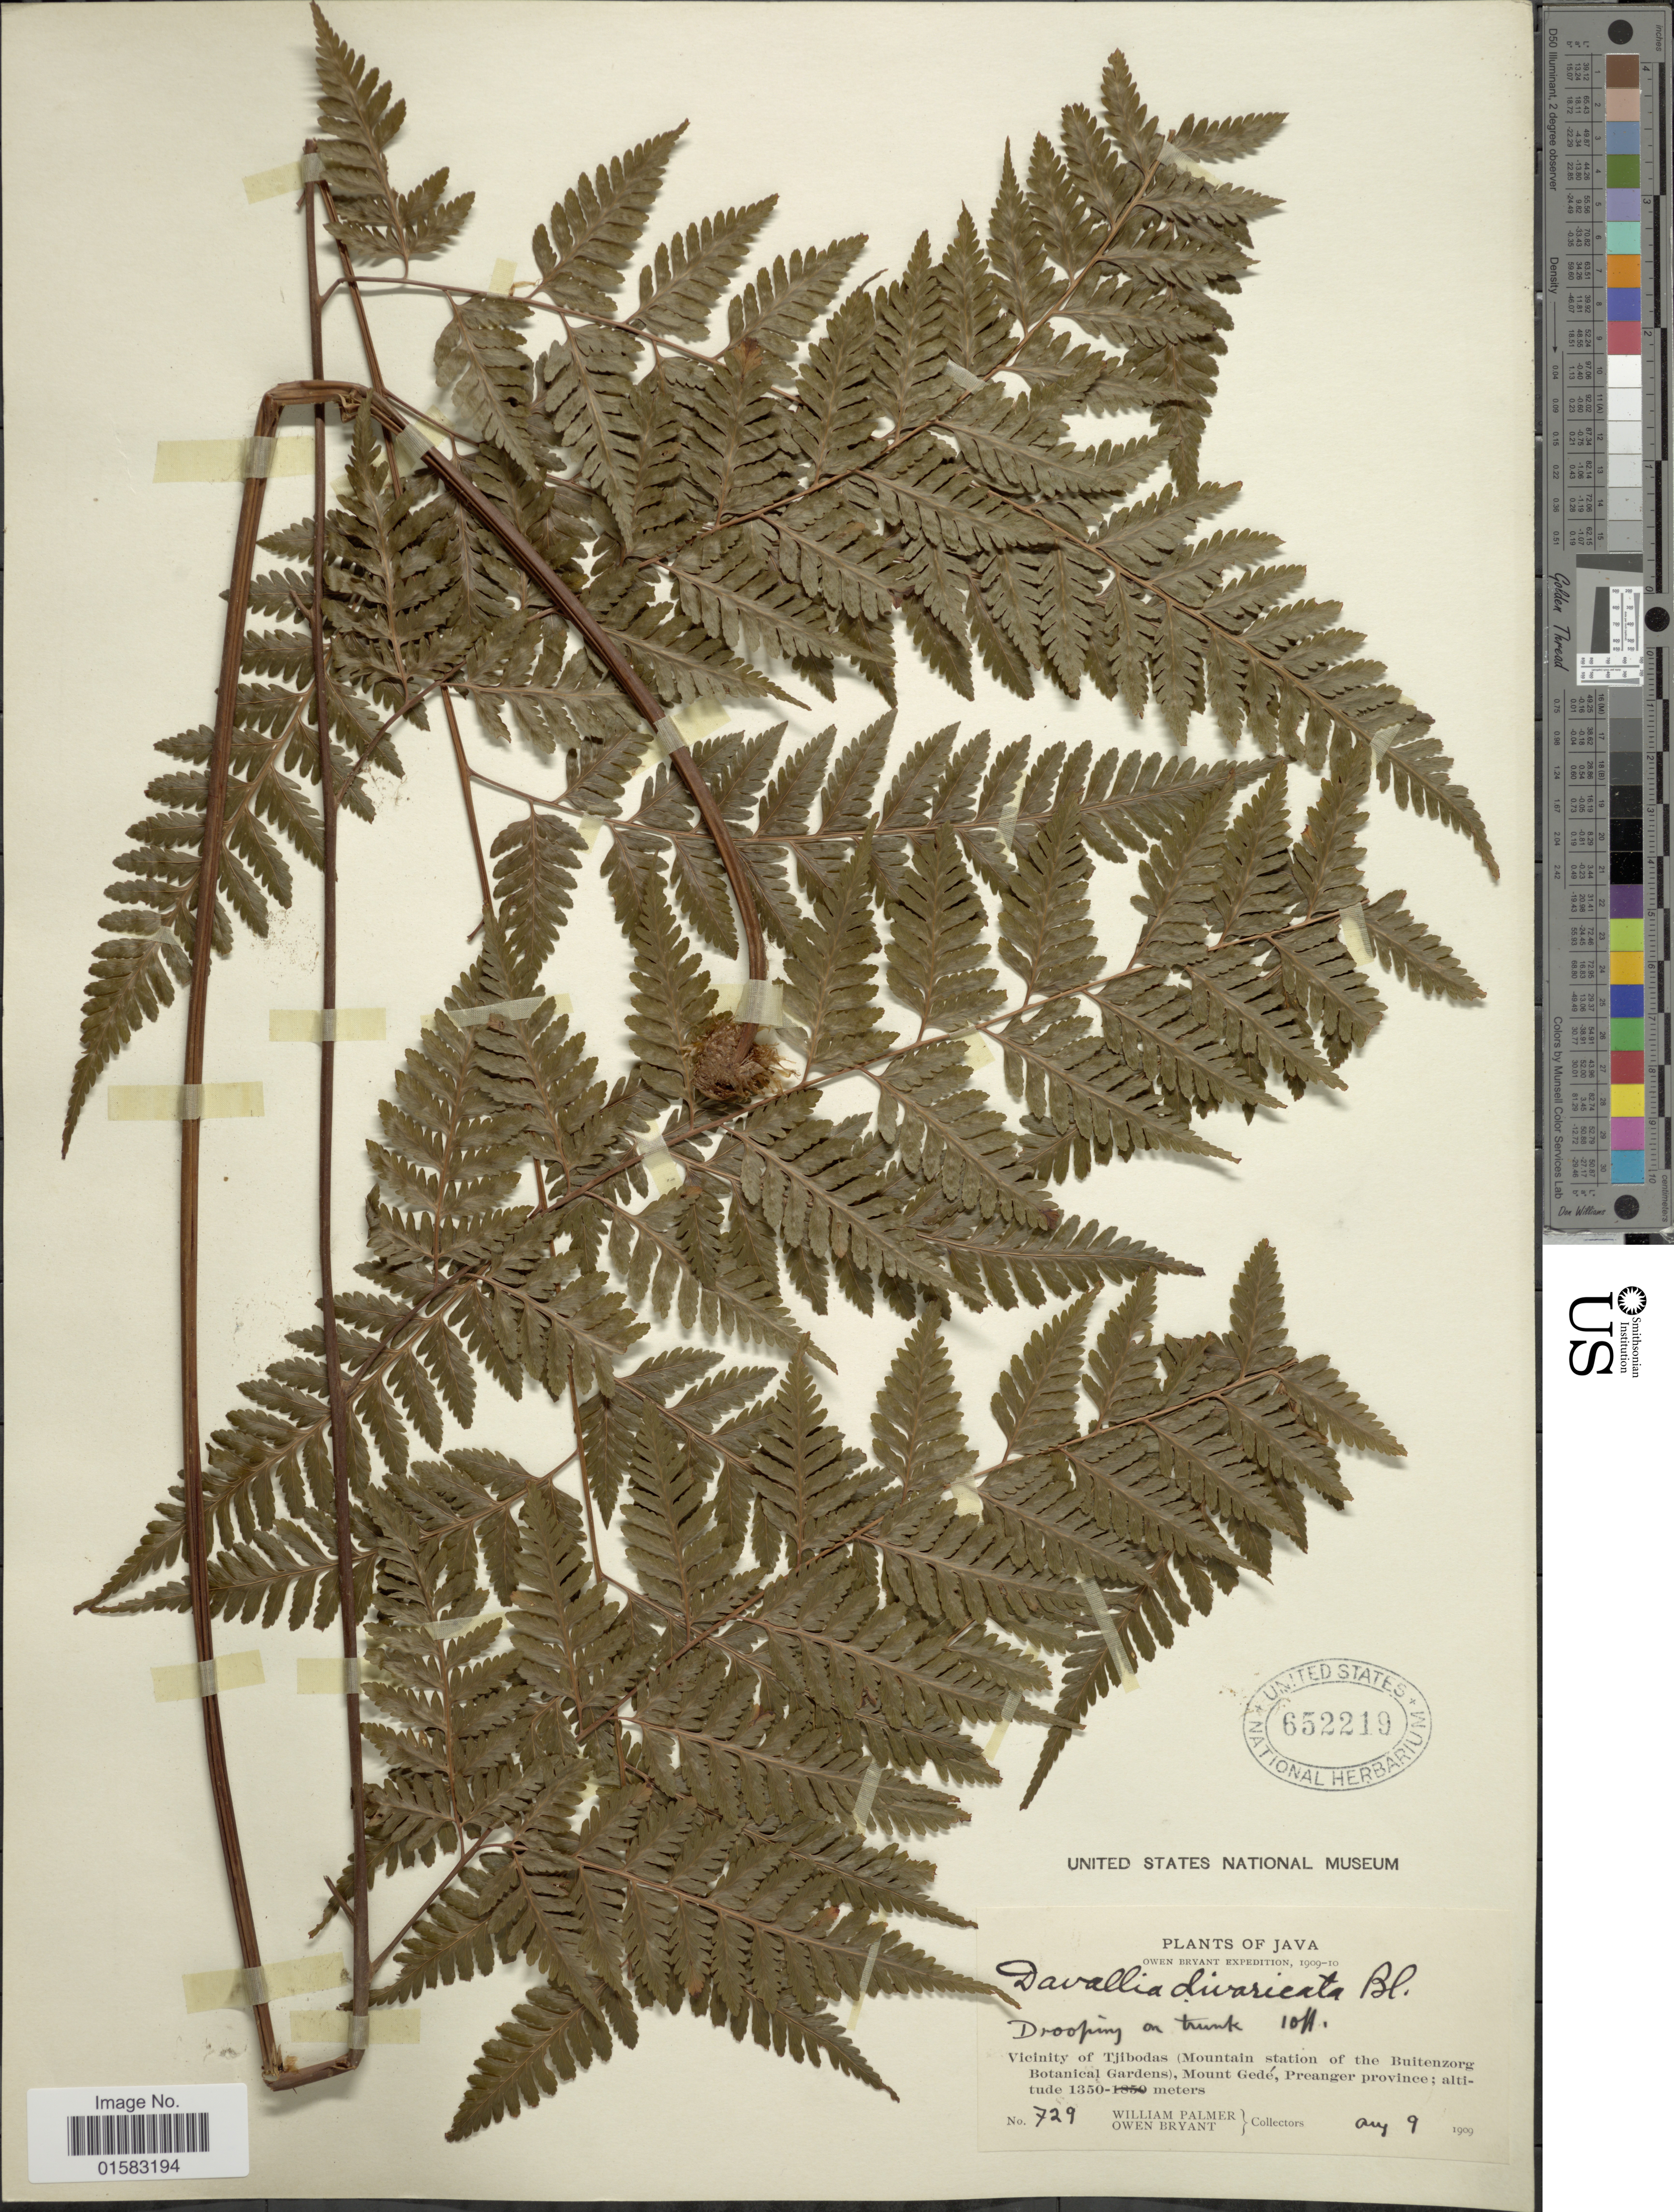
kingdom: Plantae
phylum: Tracheophyta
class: Polypodiopsida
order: Polypodiales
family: Davalliaceae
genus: Davallia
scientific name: Davallia divaricata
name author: Blume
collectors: W. Palmer & O. Bryant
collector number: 729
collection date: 1909-08-09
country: Indonesia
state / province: Java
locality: Vicinity of Tjibodas (Mountain Station of the Buitenzorg Botanical Gardens), Mount Gede, Preanger Province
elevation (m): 1350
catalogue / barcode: US 652219